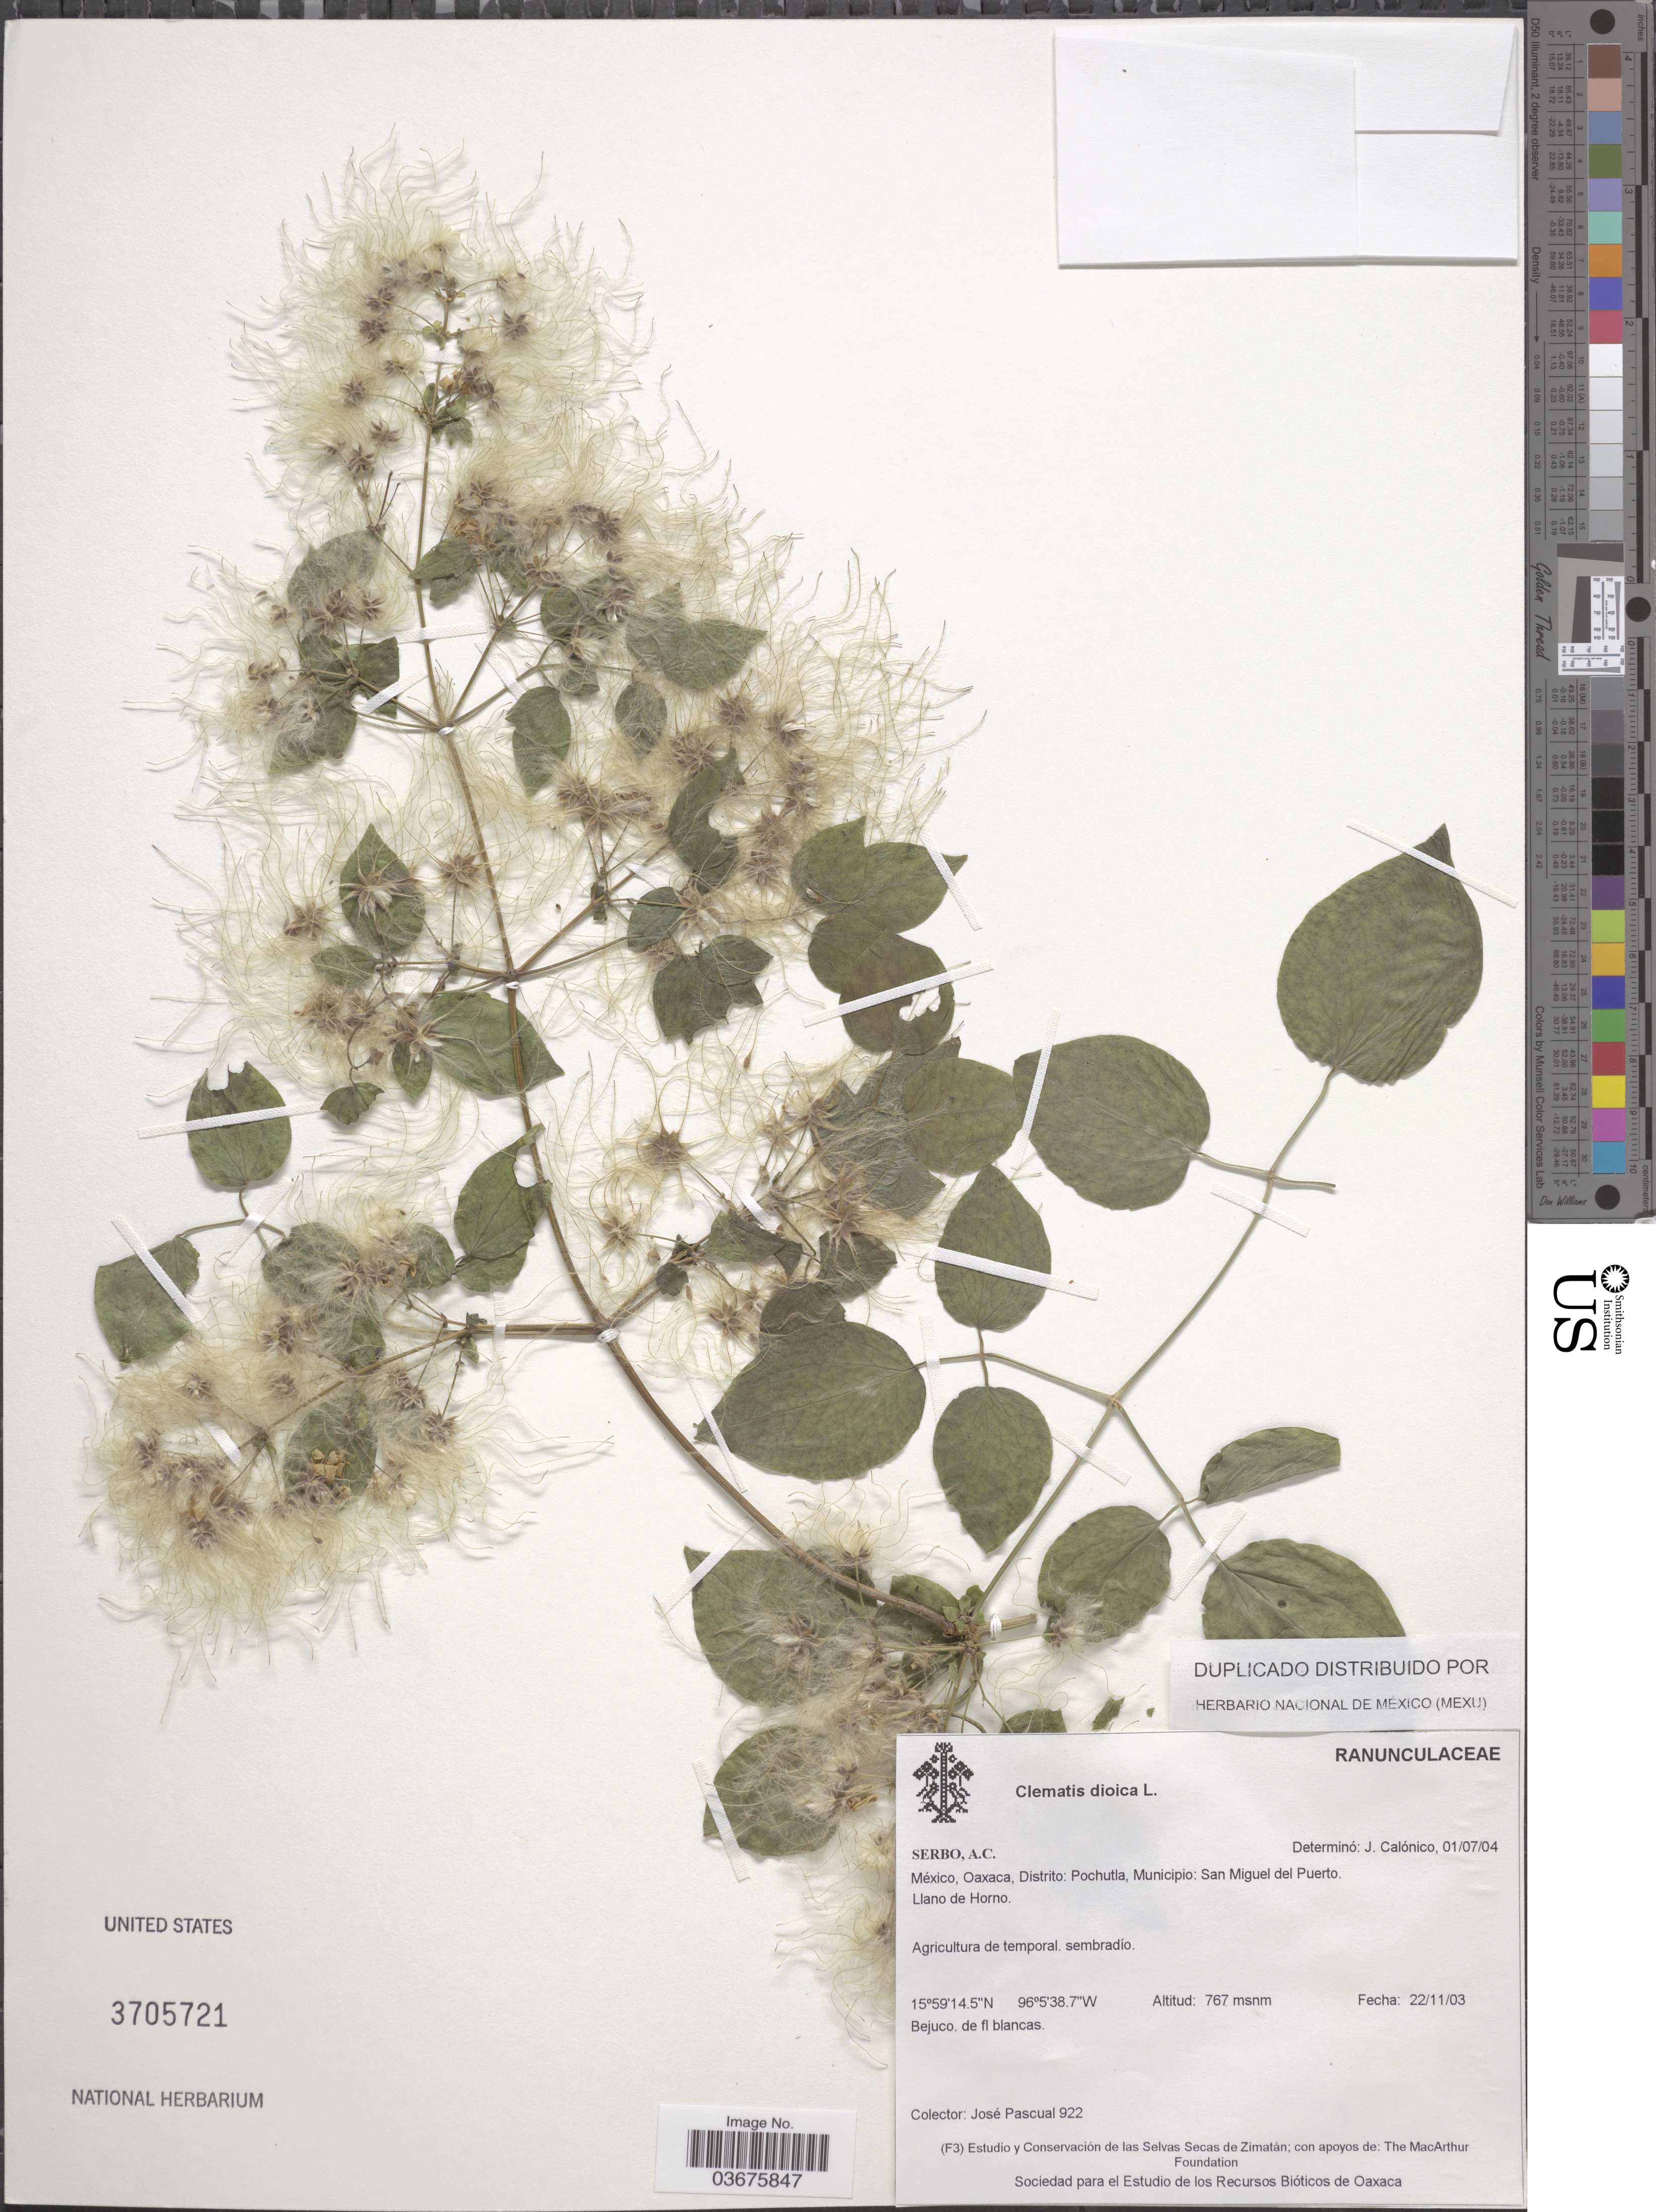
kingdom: Plantae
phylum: Tracheophyta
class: Magnoliopsida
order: Ranunculales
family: Ranunculaceae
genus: Clematis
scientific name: Clematis dioica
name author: L.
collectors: J. Pascual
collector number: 922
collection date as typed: Transcribed d/m/y: 22/11/3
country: Mexico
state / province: Oaxaca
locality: Distrito: Pochutla, Municipio: San Miguel del Puerto. Llano de Horno.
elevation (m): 767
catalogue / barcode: US 3705721